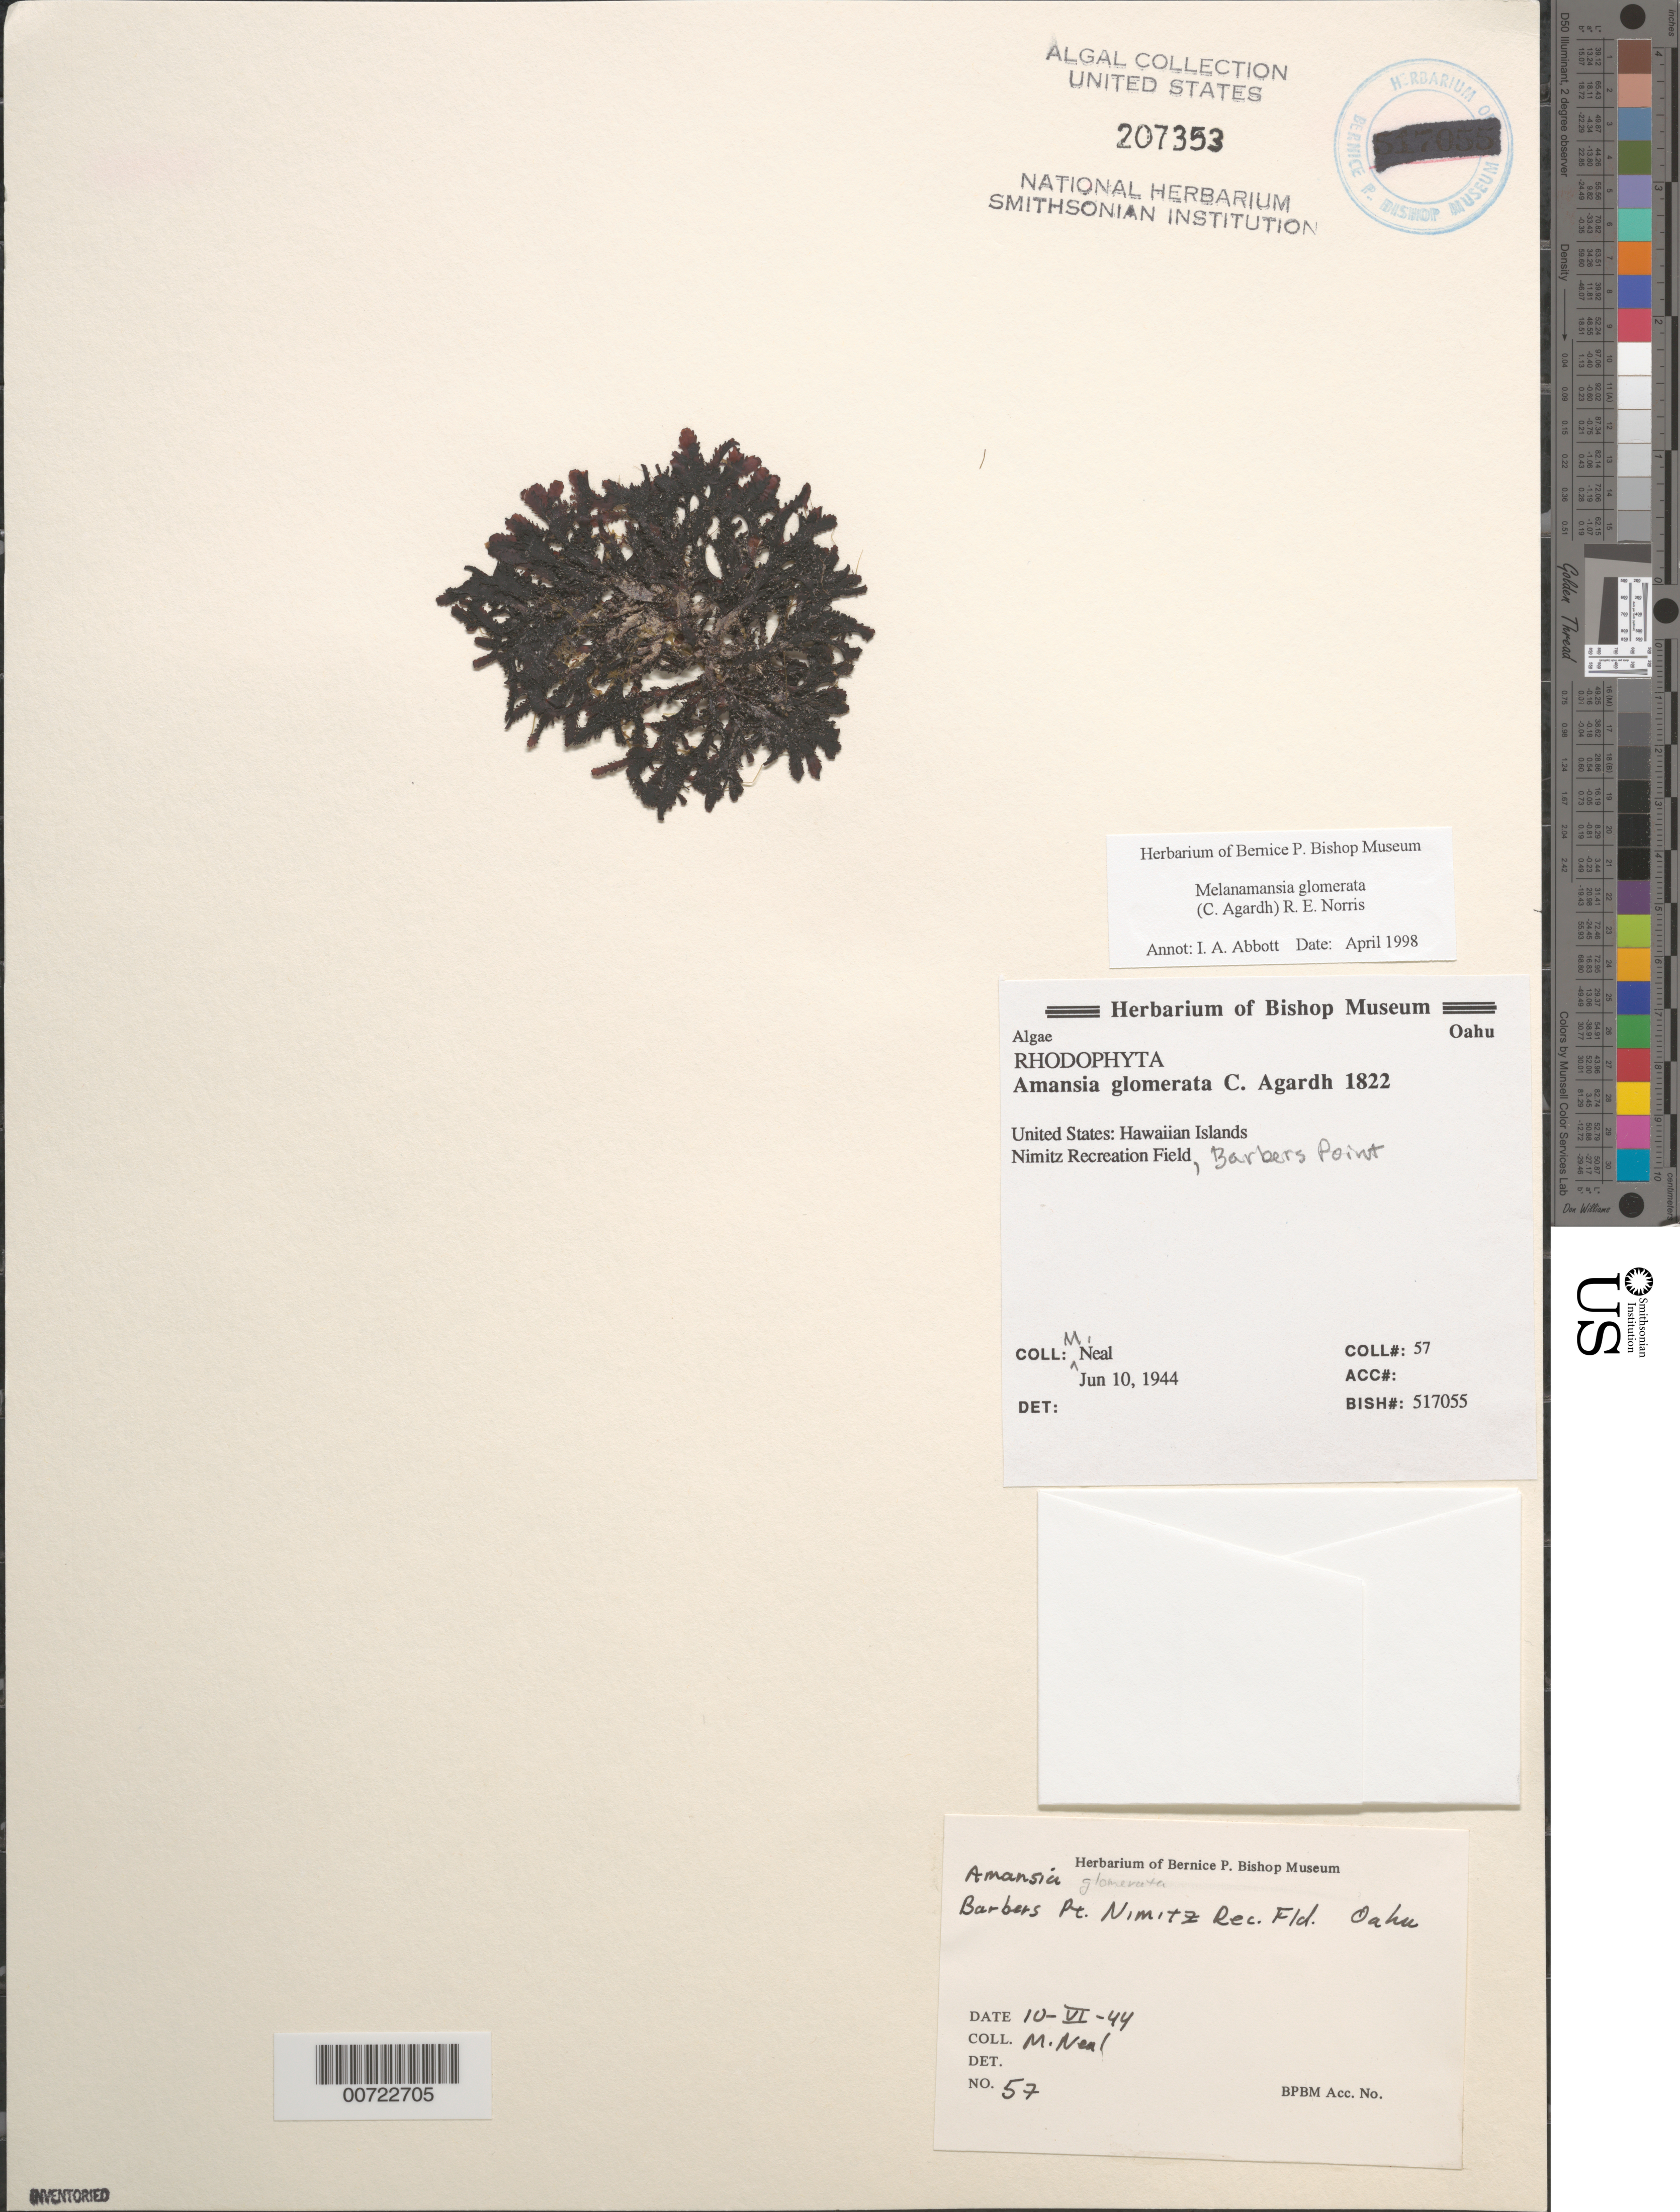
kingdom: Plantae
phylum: Rhodophyta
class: Florideophyceae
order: Ceramiales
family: Rhodomelaceae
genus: Amansia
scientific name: Amansia glomerata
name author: C. Agardh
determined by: Algae name updating Project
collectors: M. Neal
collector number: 57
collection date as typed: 10 Jun 1944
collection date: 1944-06-10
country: United States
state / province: Hawaii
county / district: Honolulu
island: Oahu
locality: Barbers Point (Barber's Point), Nimitz Recreation Field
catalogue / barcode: US 207353